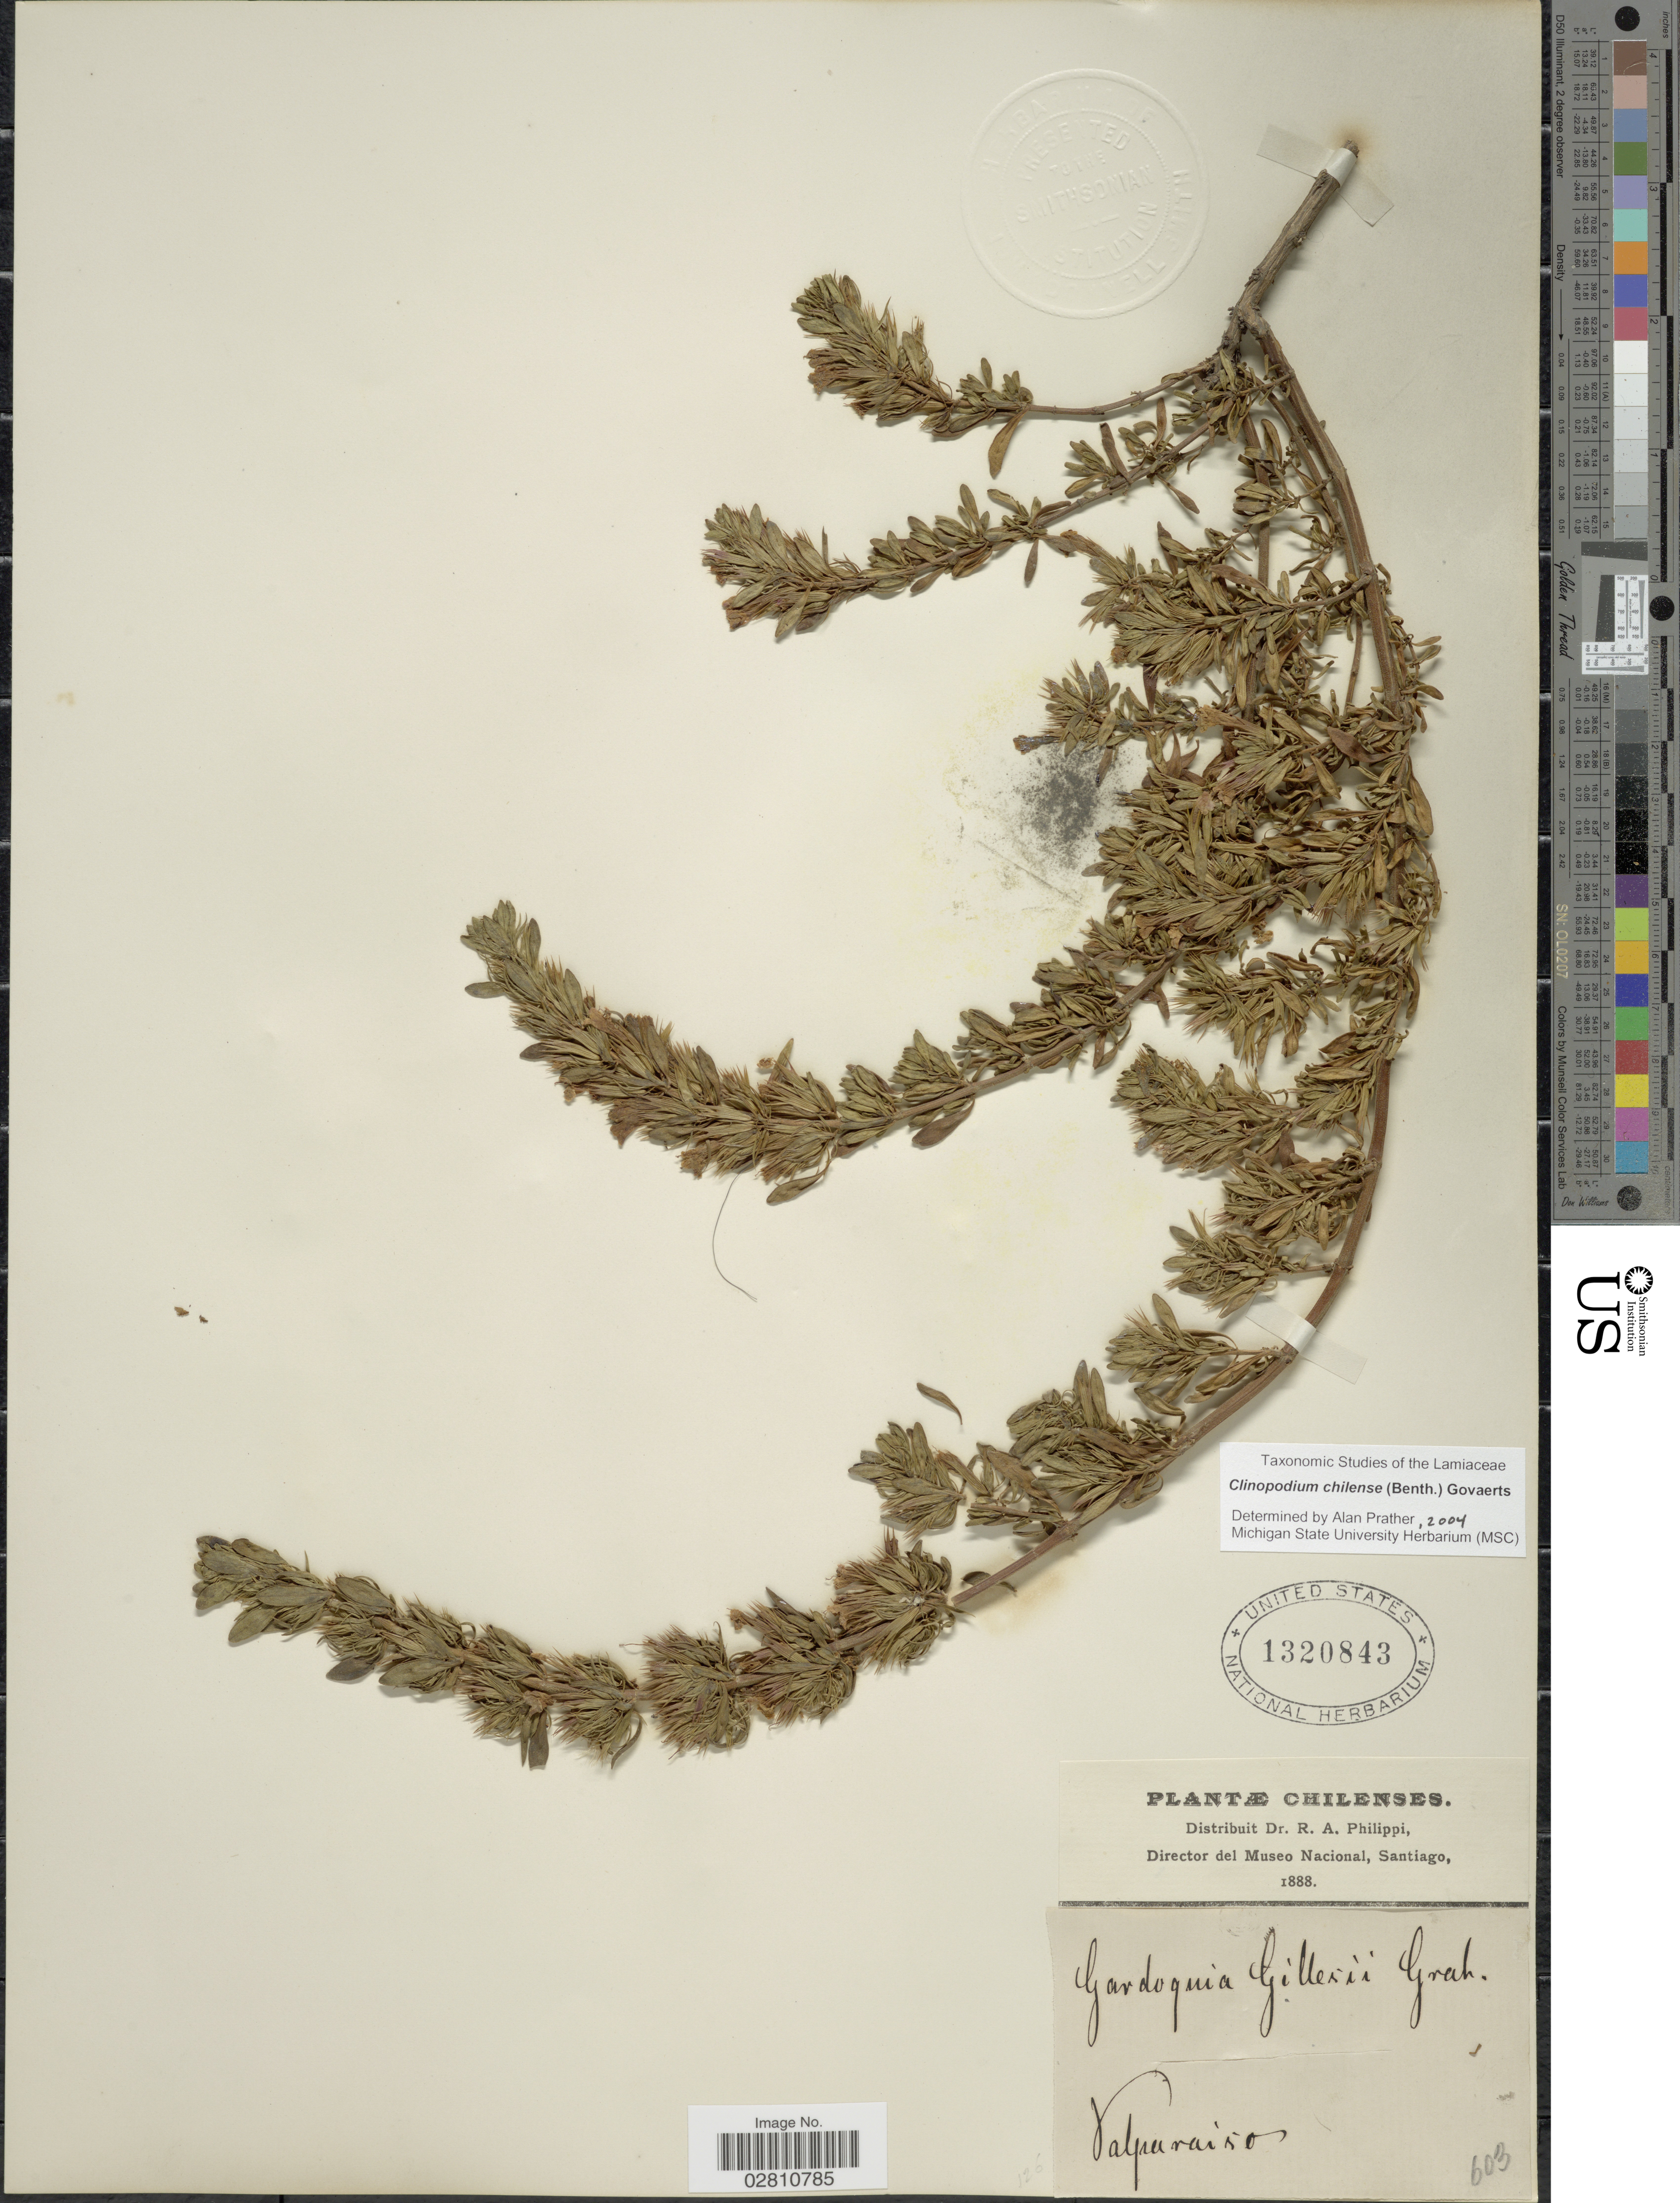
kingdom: Plantae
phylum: Tracheophyta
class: Magnoliopsida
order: Lamiales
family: Lamiaceae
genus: Clinopodium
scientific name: Clinopodium chilense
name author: (Benth.) Govaerts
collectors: R. A. Philippi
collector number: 603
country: Chile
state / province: Valparaíso (V)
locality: Valparaiso.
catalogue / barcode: US 1320843